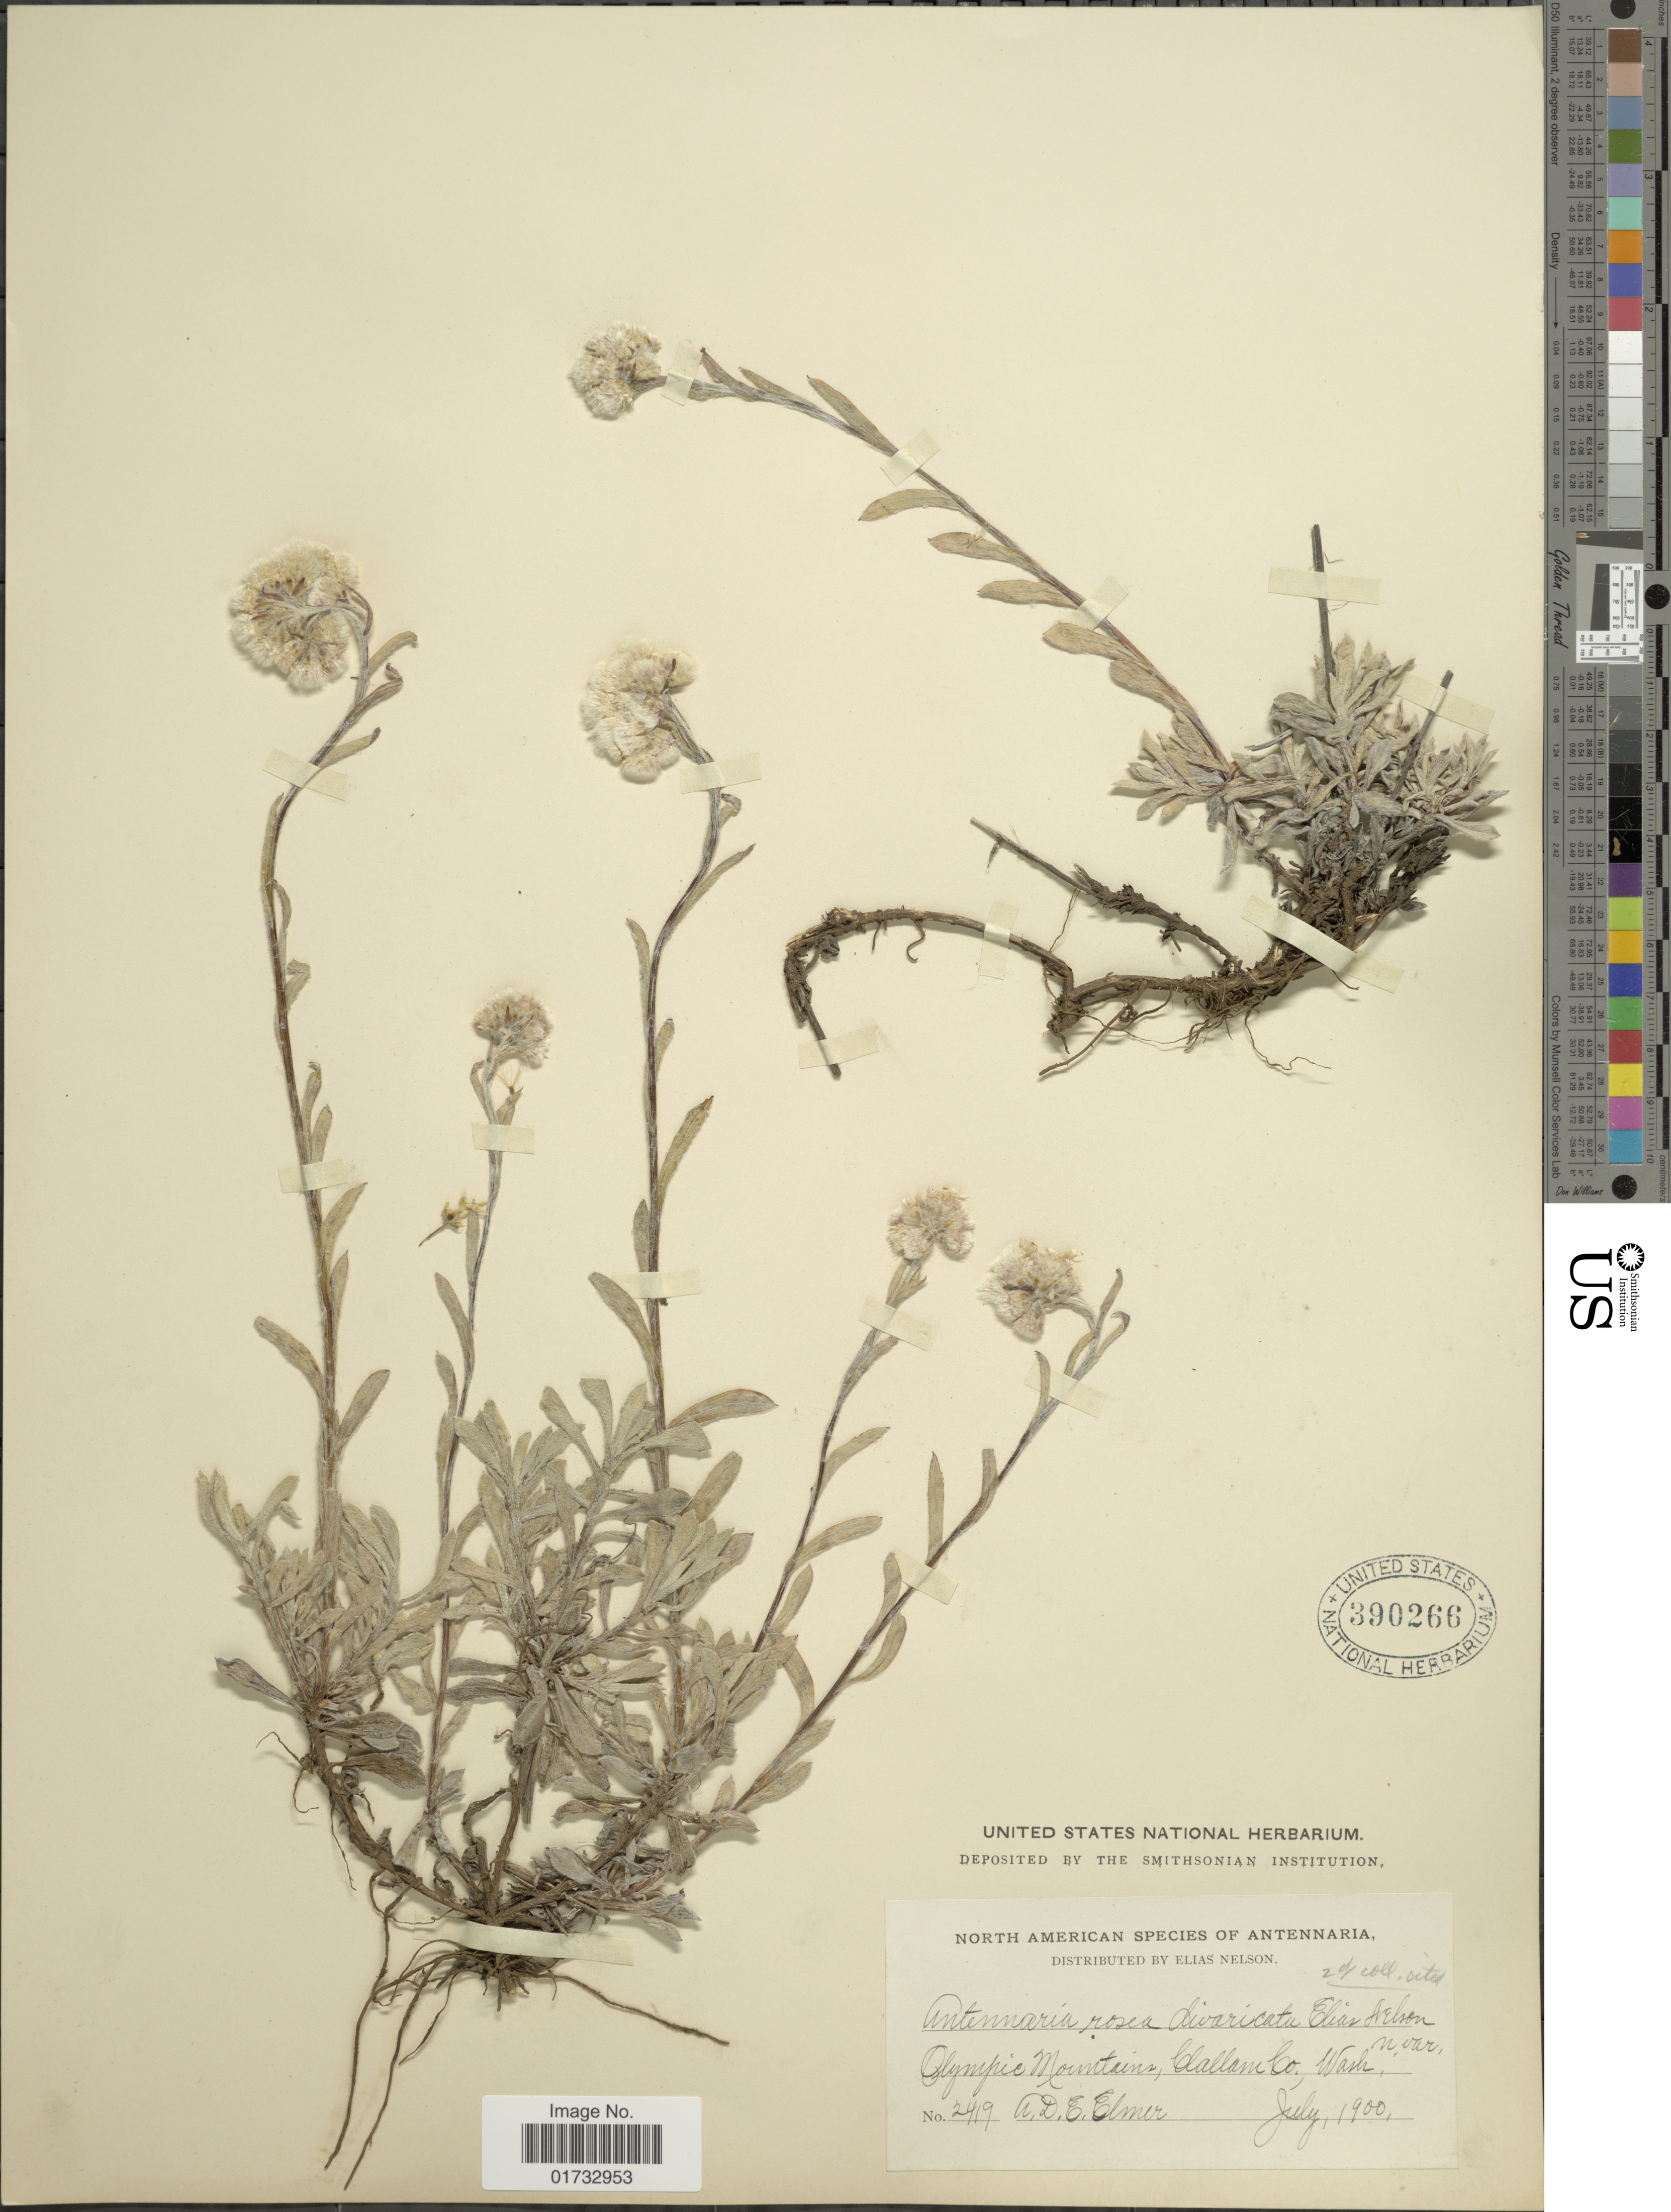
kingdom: Plantae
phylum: Tracheophyta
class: Magnoliopsida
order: Asterales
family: Asteraceae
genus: Antennaria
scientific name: Antennaria rosea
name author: Greene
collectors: A. D. E. Elmer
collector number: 2419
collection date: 1900-07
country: United States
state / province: Washington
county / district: Clallam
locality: North American dpecies of Antennaria, Olympic Mountains, Clallam Co.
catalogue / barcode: US 390266